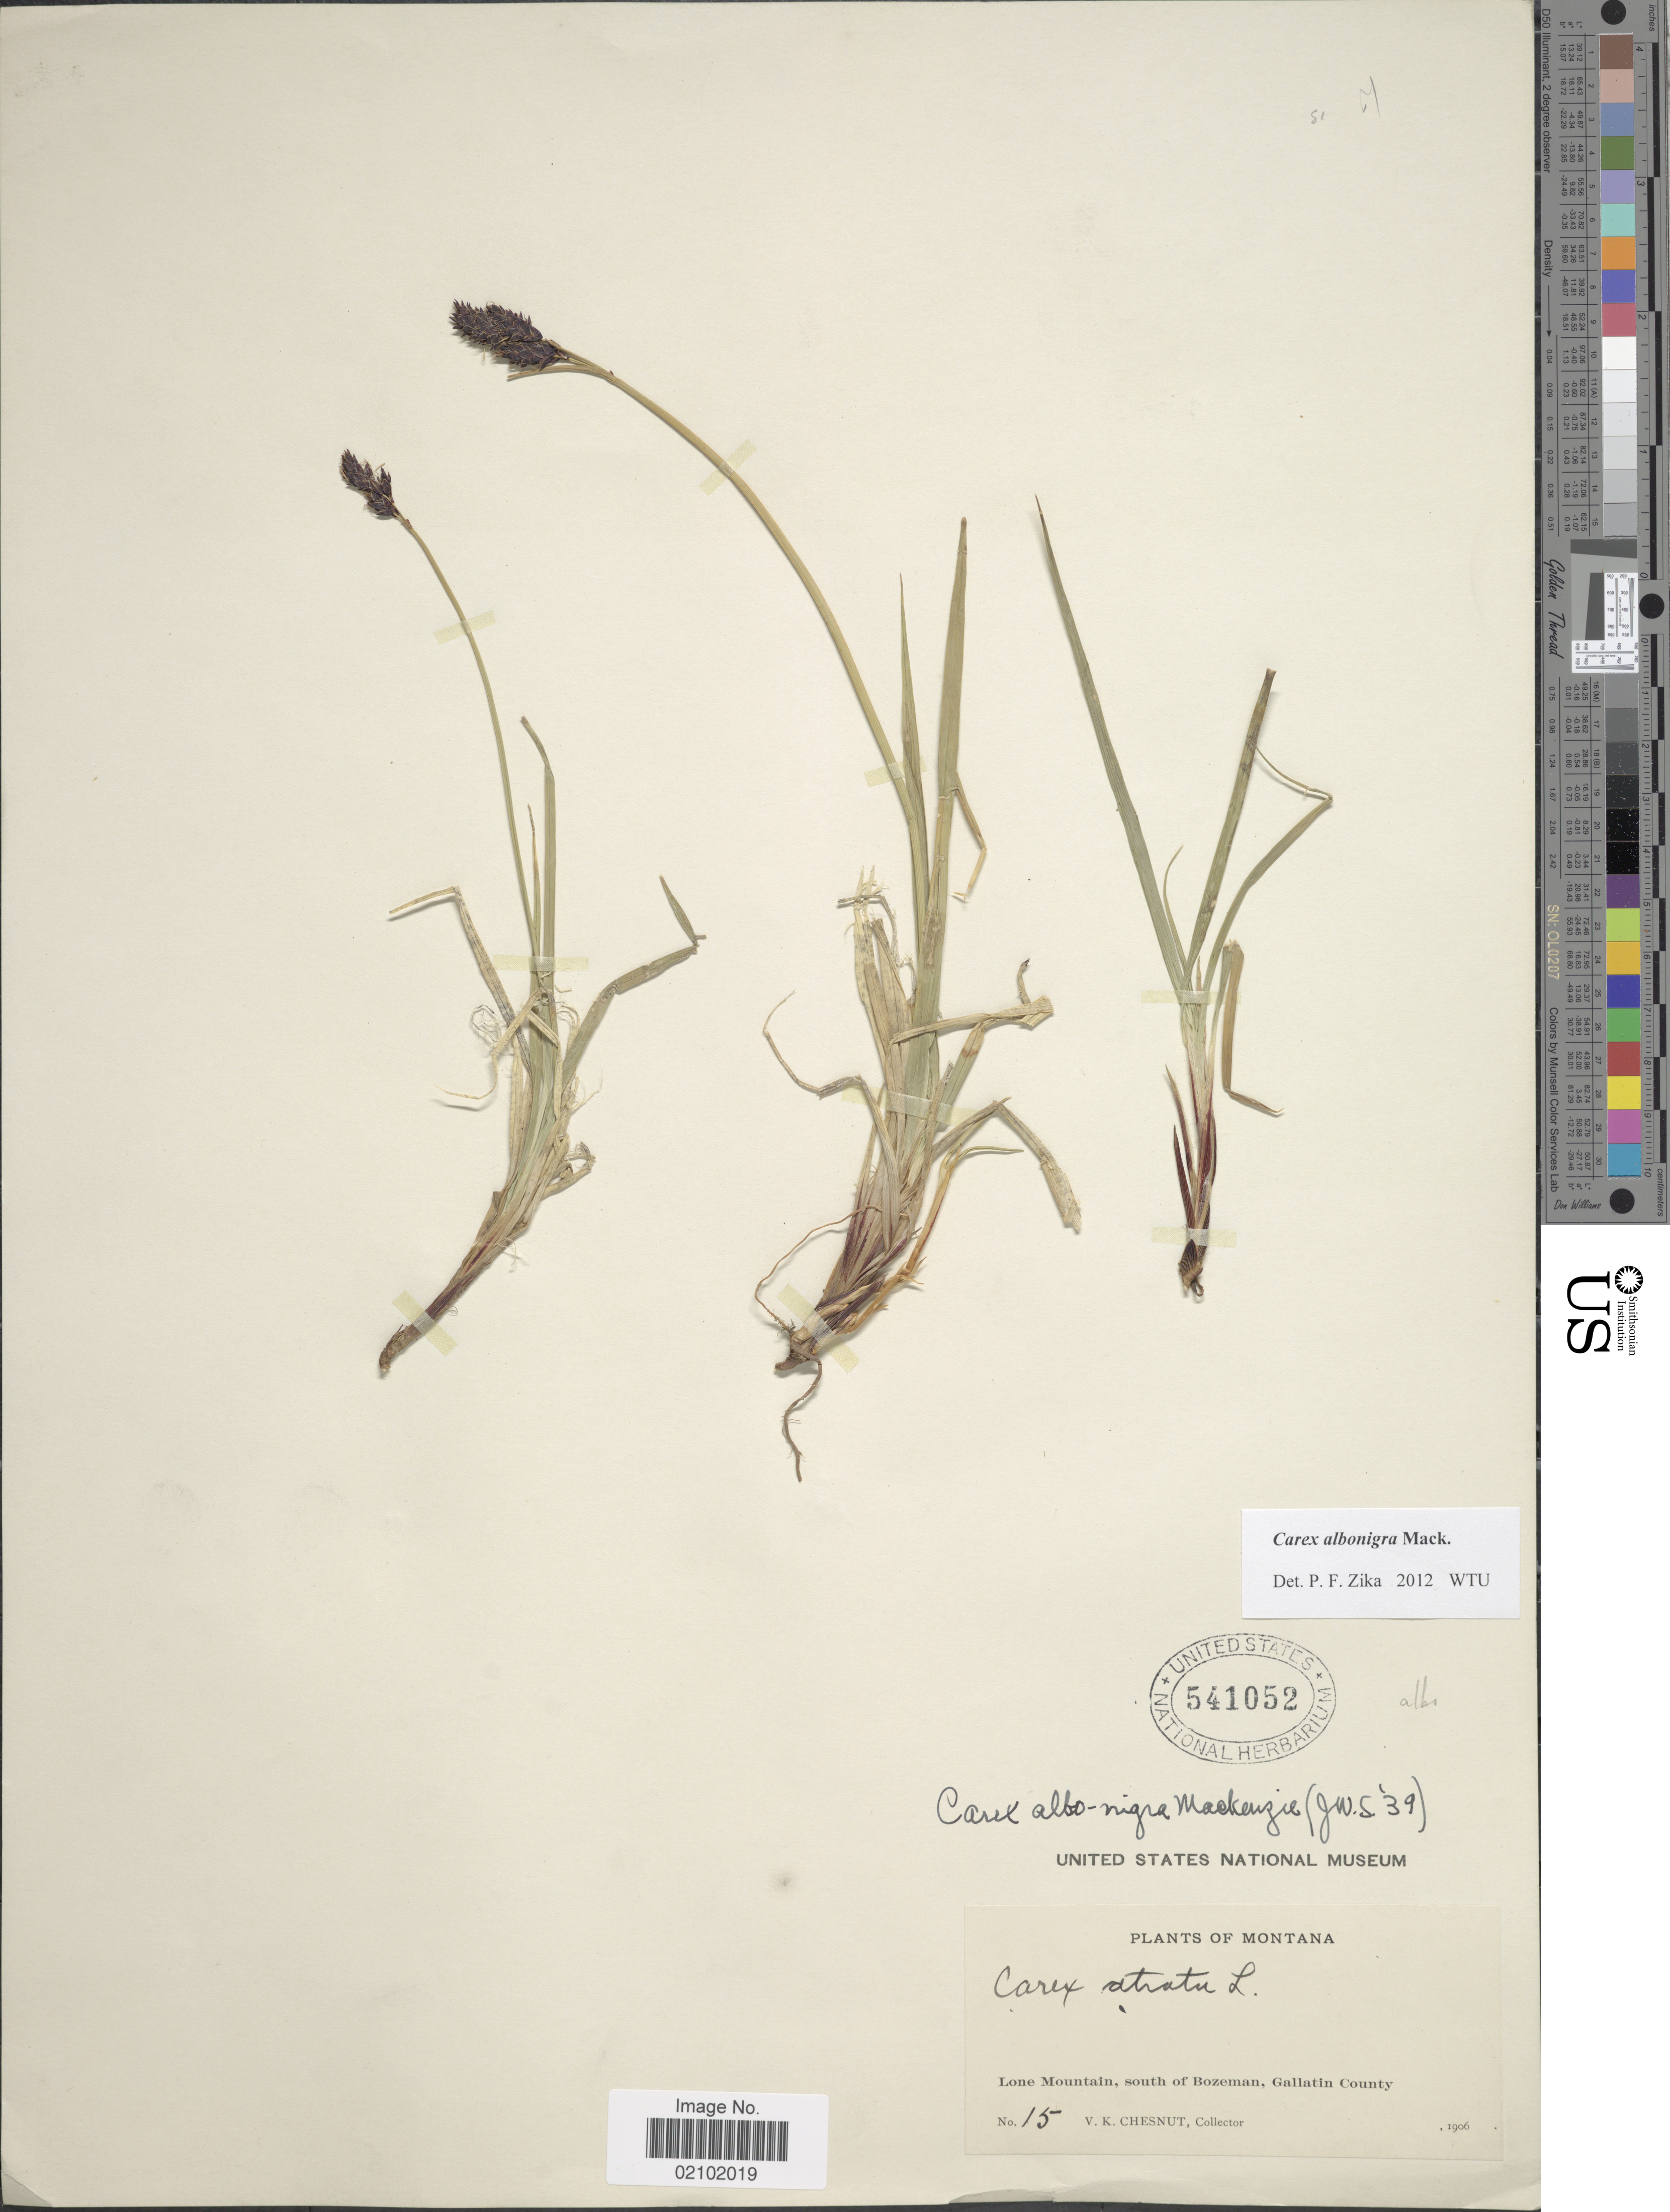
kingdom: Plantae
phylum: Tracheophyta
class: Liliopsida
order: Poales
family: Cyperaceae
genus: Carex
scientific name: Carex albonigra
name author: Mack.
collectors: V. Chesnut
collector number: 15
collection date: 1906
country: United States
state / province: Montana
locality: Lone Mountain, south of Bozeman, Gallatin County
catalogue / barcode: US 541052